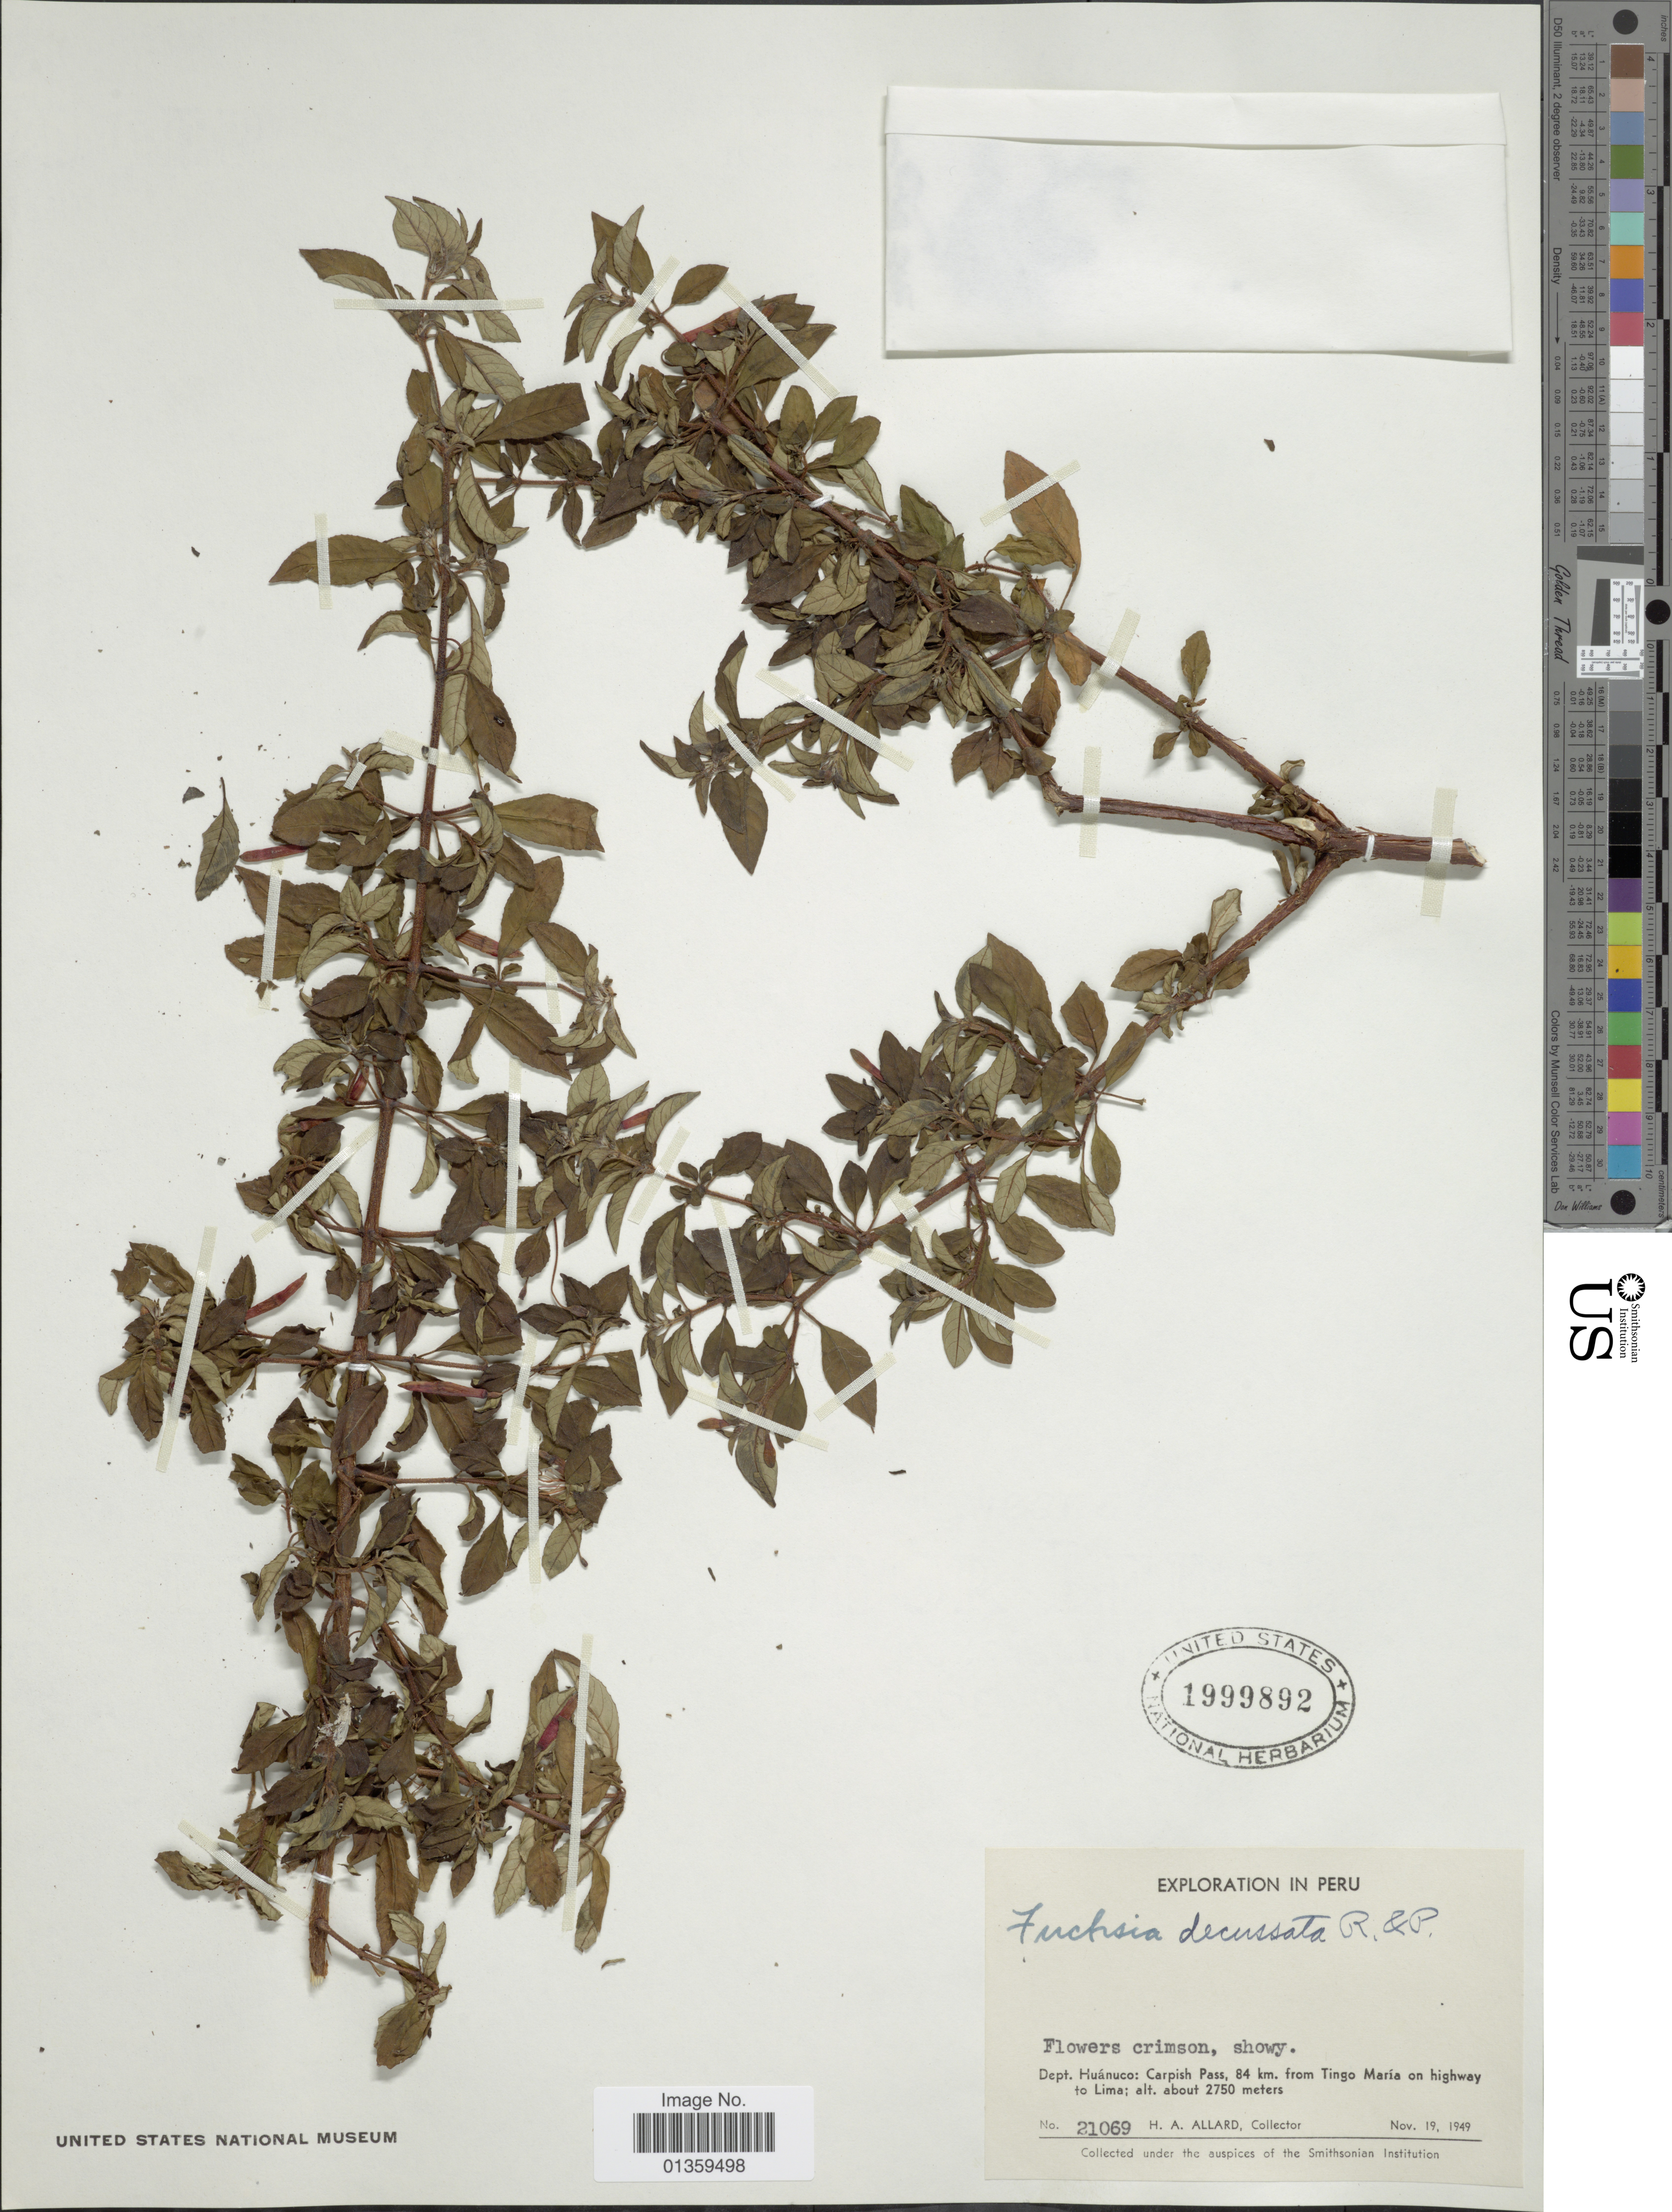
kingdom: Plantae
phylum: Tracheophyta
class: Magnoliopsida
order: Myrtales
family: Onagraceae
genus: Fuchsia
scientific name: Fuchsia decussata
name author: Ruiz & Pav.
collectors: H. A. Allard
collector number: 21069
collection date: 1949-11-19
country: Peru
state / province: Huánuco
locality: Carpish Pass, 84 km. from Tingo María on highway to Lima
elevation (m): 2750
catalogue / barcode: US 1999892